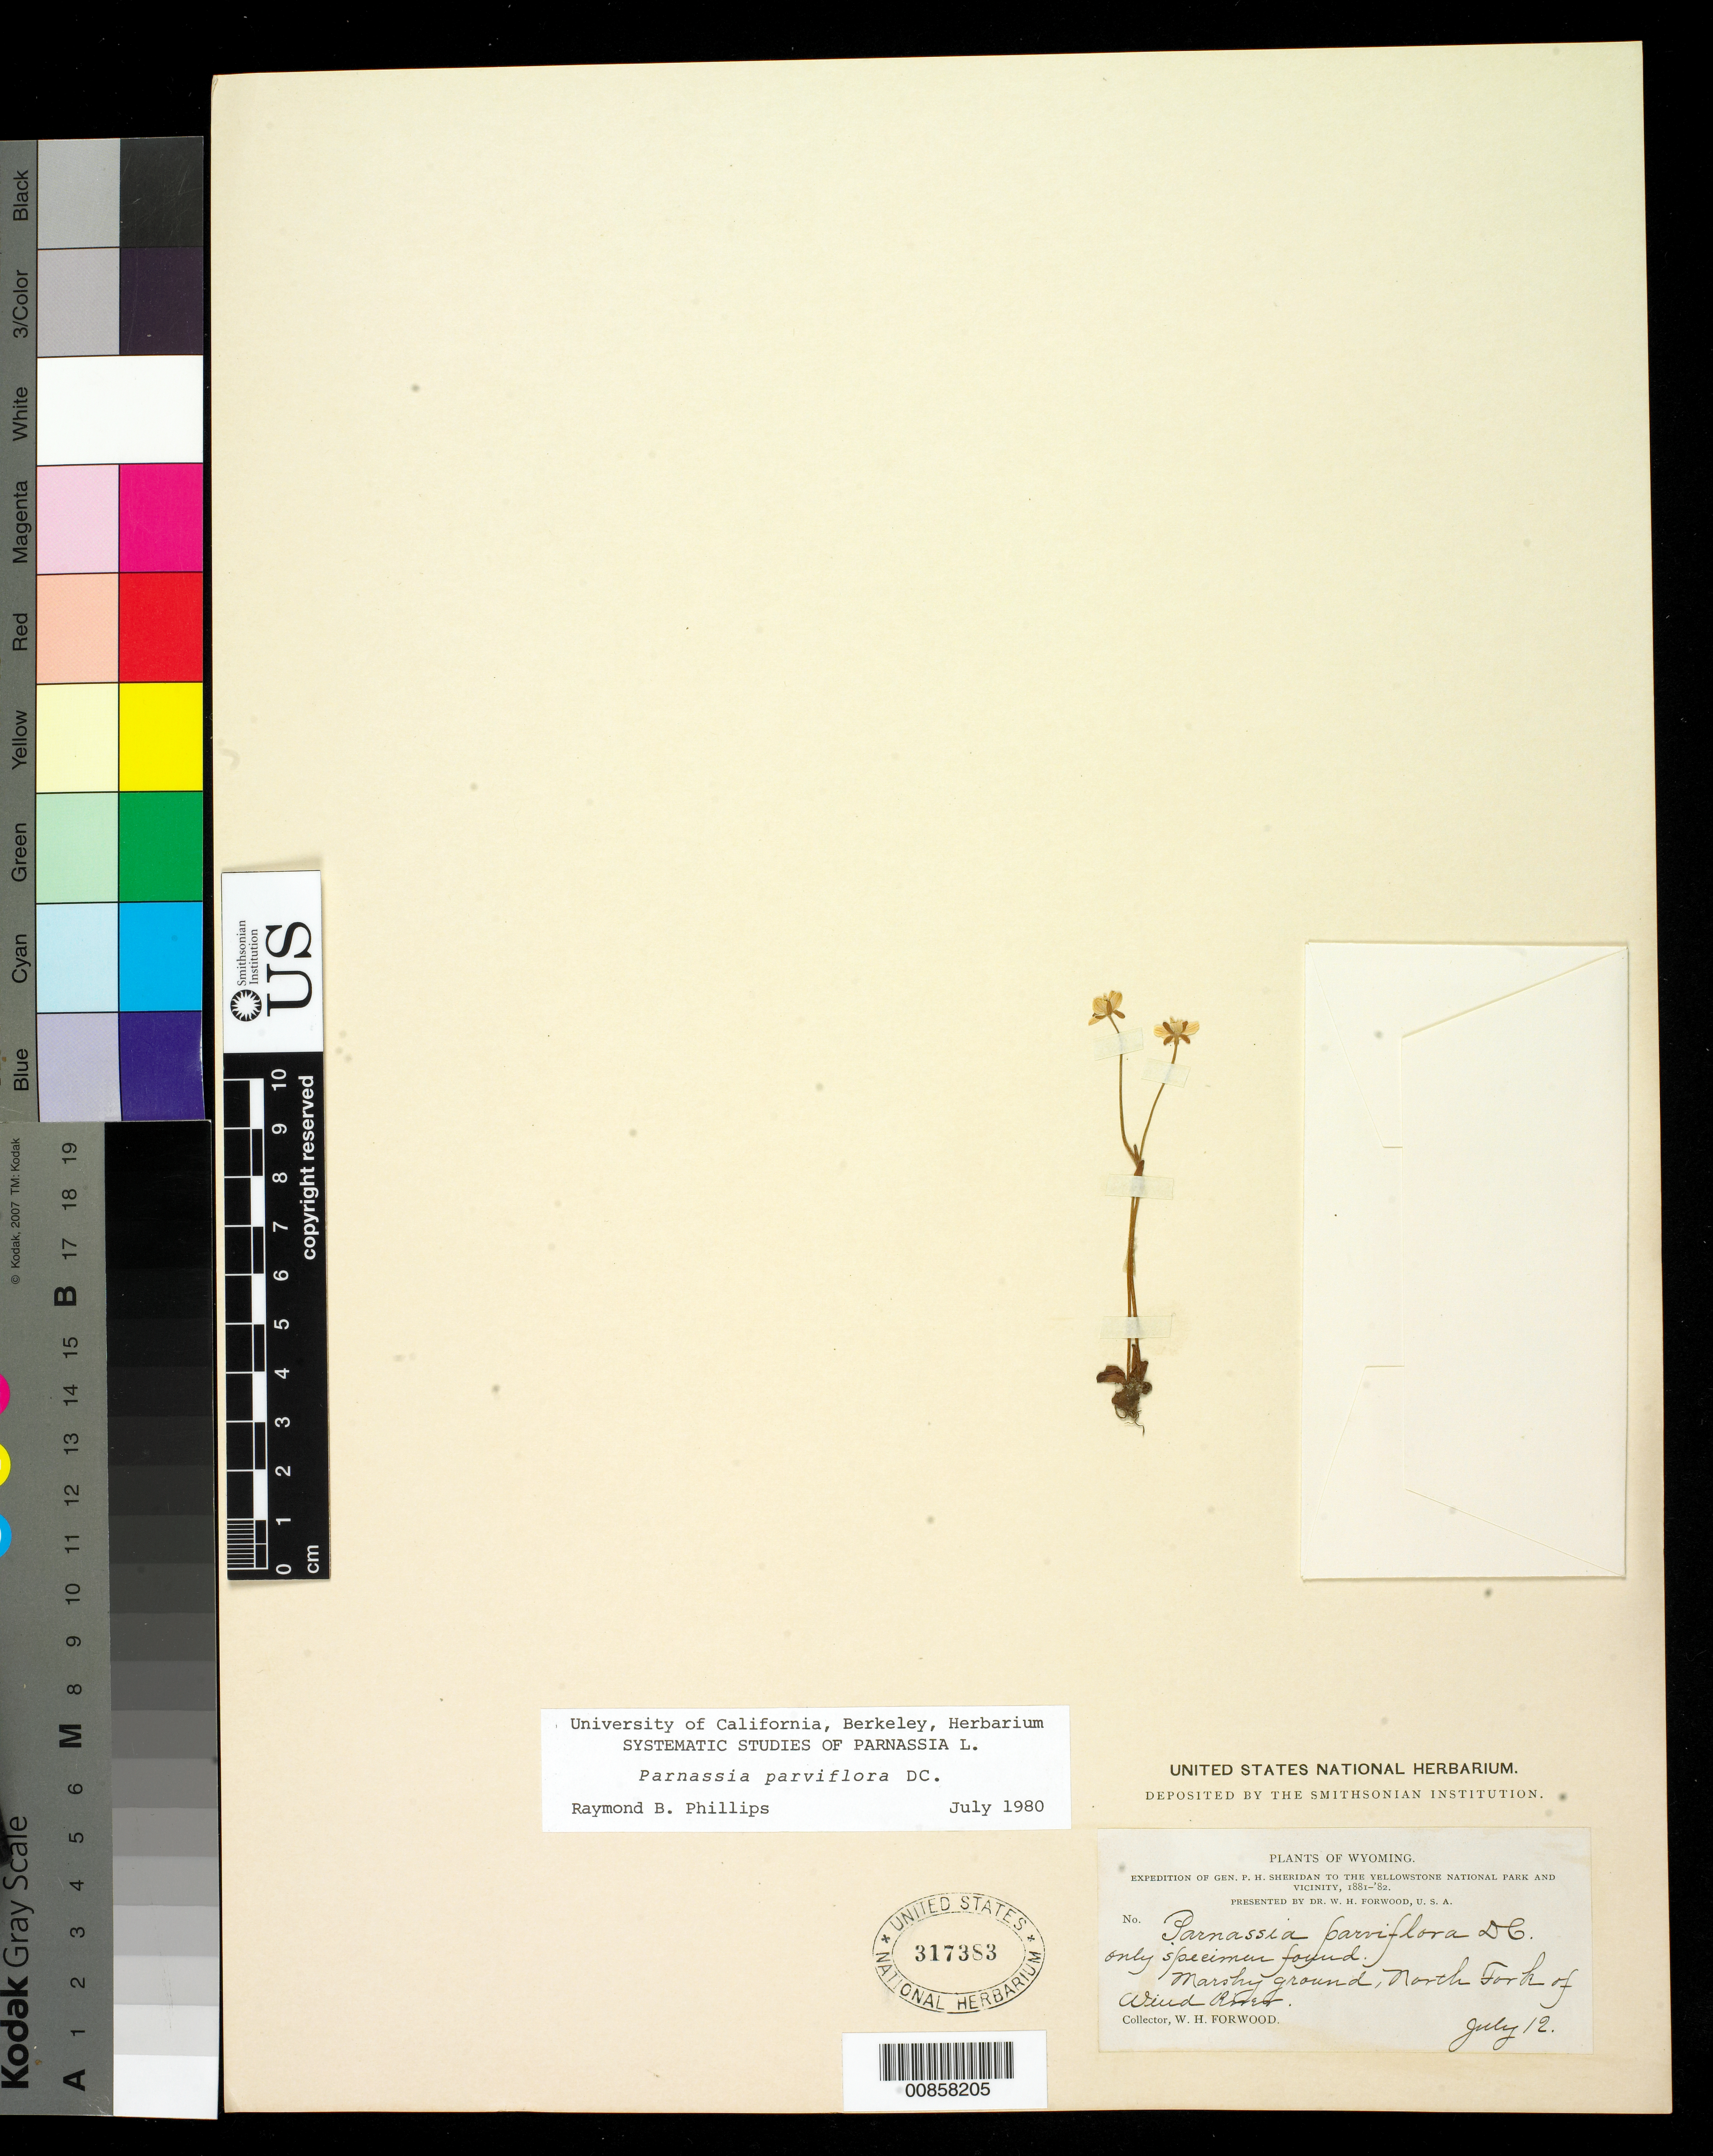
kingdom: Plantae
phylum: Tracheophyta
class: Magnoliopsida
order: Celastrales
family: Parnassiaceae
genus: Parnassia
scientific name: Parnassia parviflora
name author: DC.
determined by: Phillips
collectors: W. Forwood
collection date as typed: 12 Jul 1881 to 12 Jul 1882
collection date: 1881-07-12/1882-07-12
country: United States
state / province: Wyoming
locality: North Fork of Wind River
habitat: Marshy ground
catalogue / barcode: US 317383